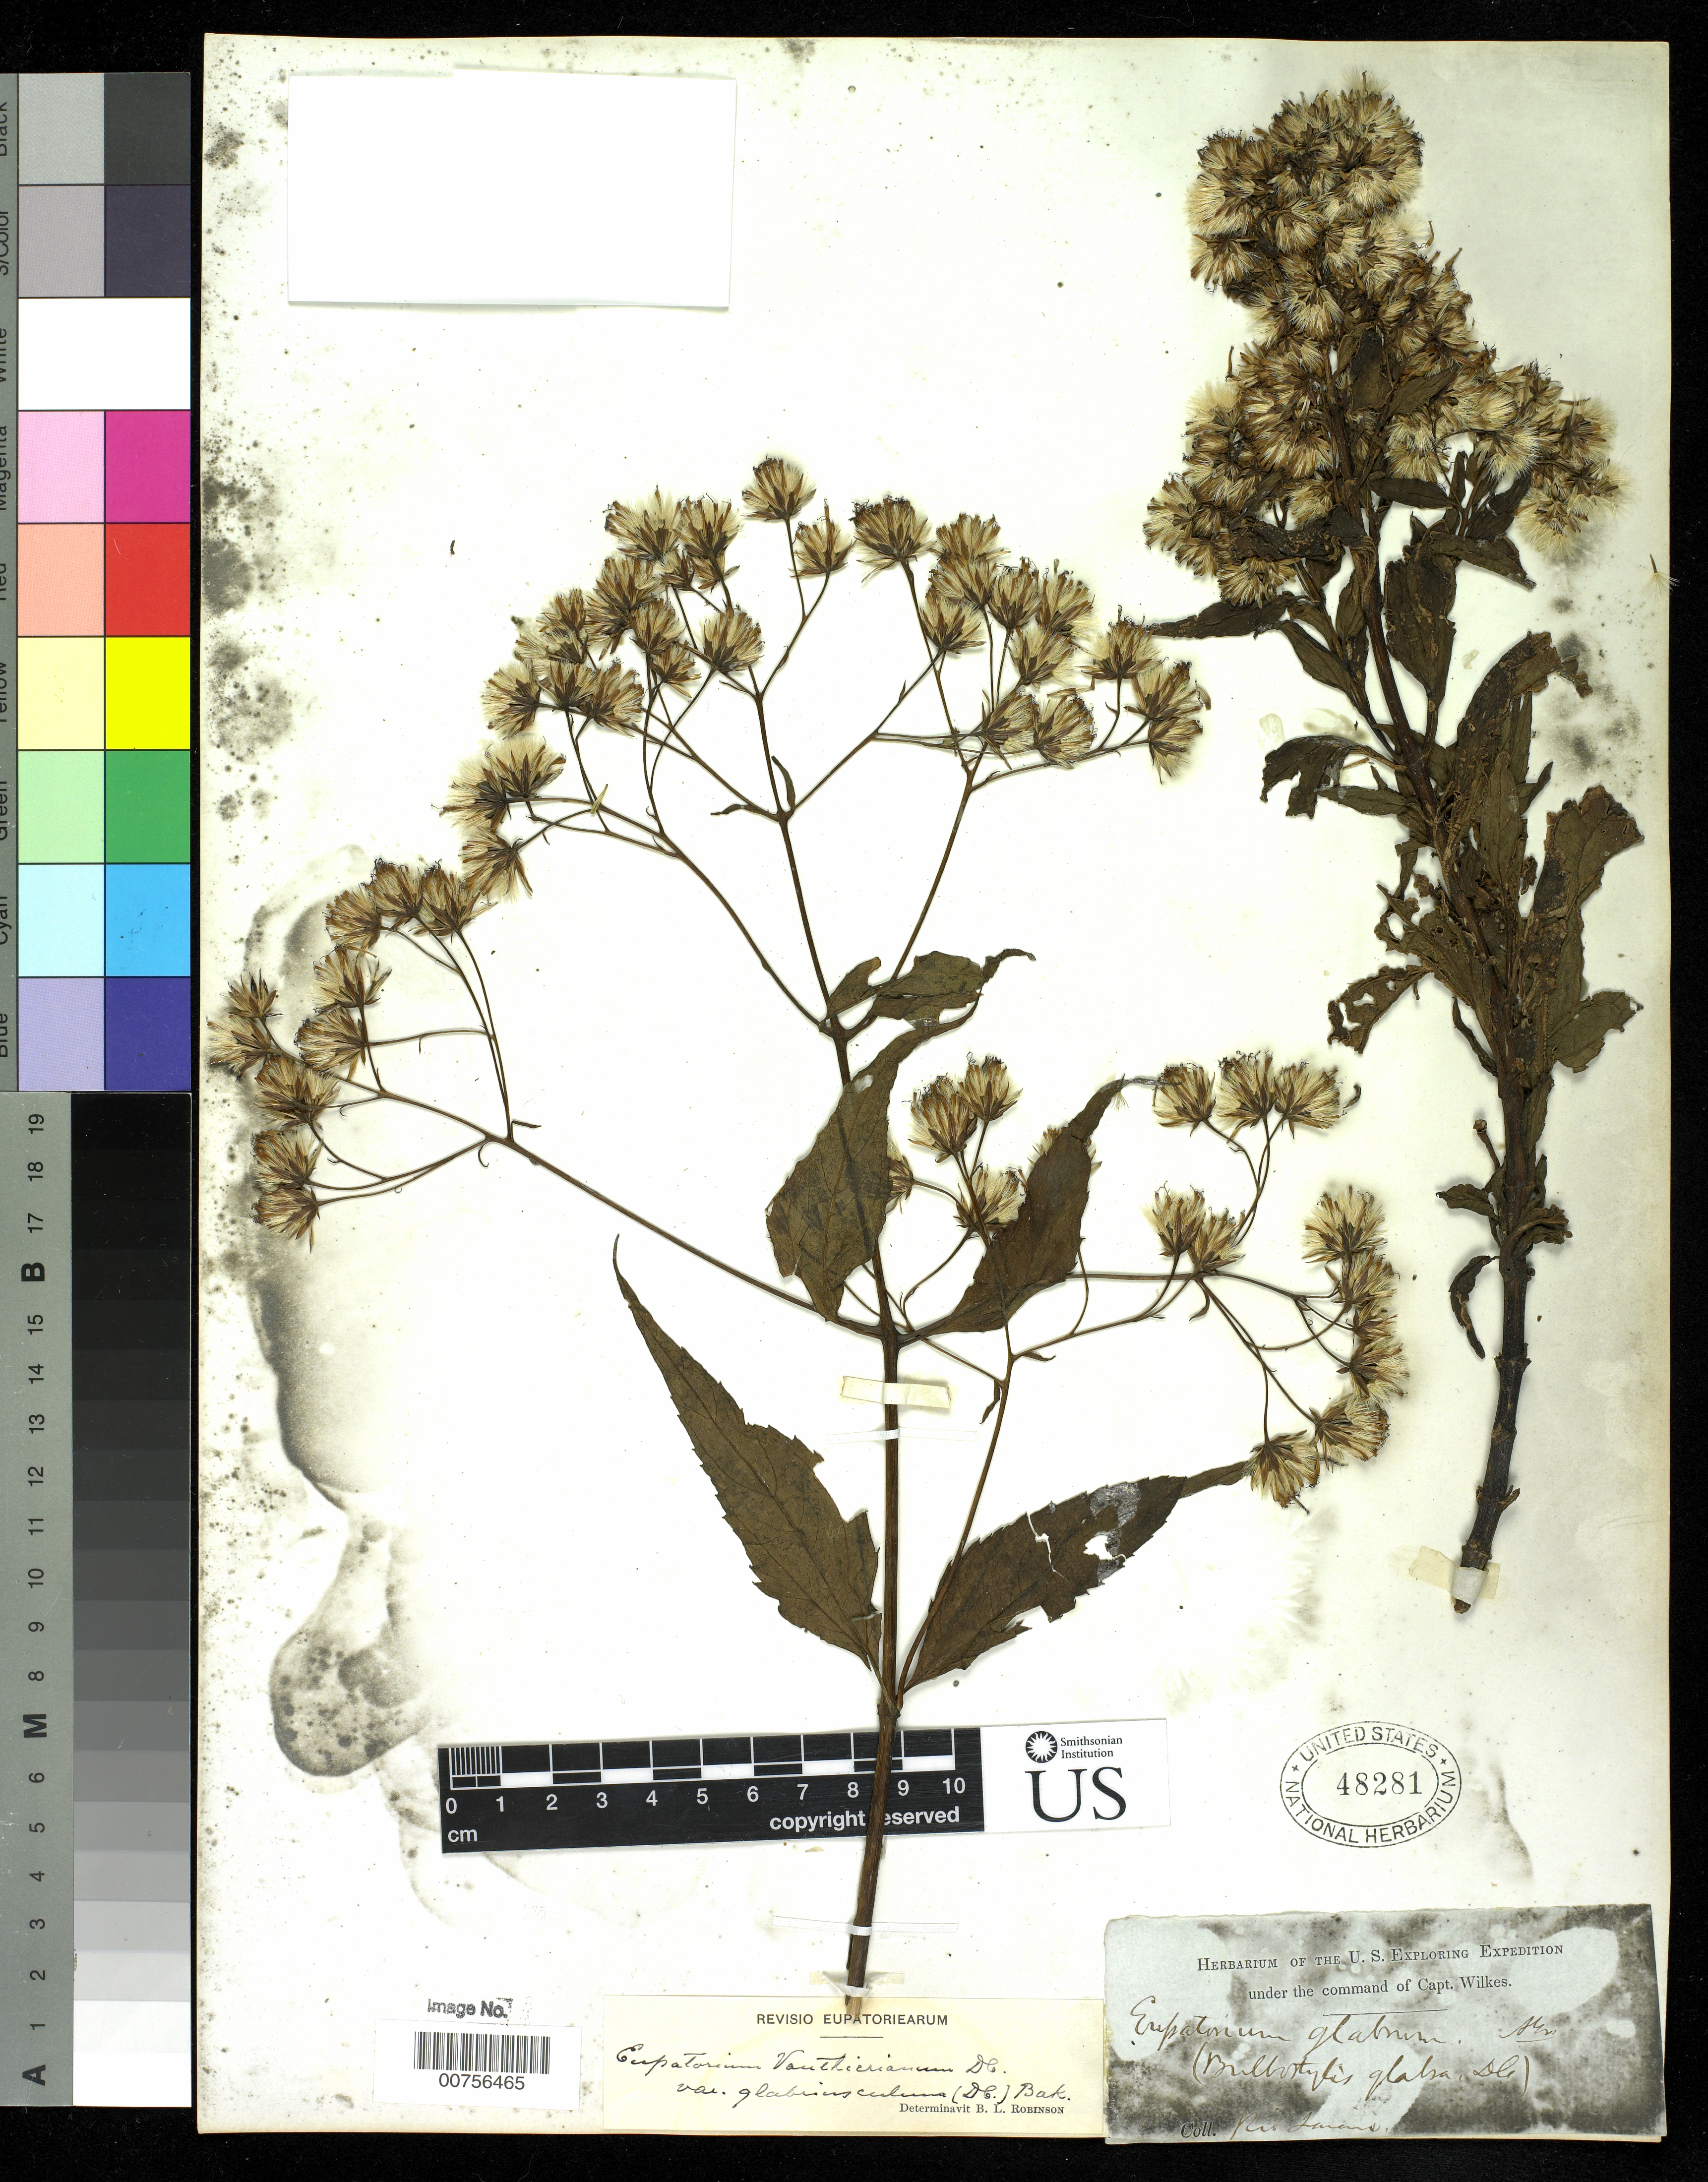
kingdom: Plantae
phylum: Tracheophyta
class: Magnoliopsida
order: Asterales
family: Asteraceae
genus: Heterocondylus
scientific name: Heterocondylus vauthierianus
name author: (DC.) R.M. King & H. Rob.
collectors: Wilkes Explor. Exped.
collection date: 1838/1842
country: Brazil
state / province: Rio de Janeiro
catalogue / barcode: US 48281